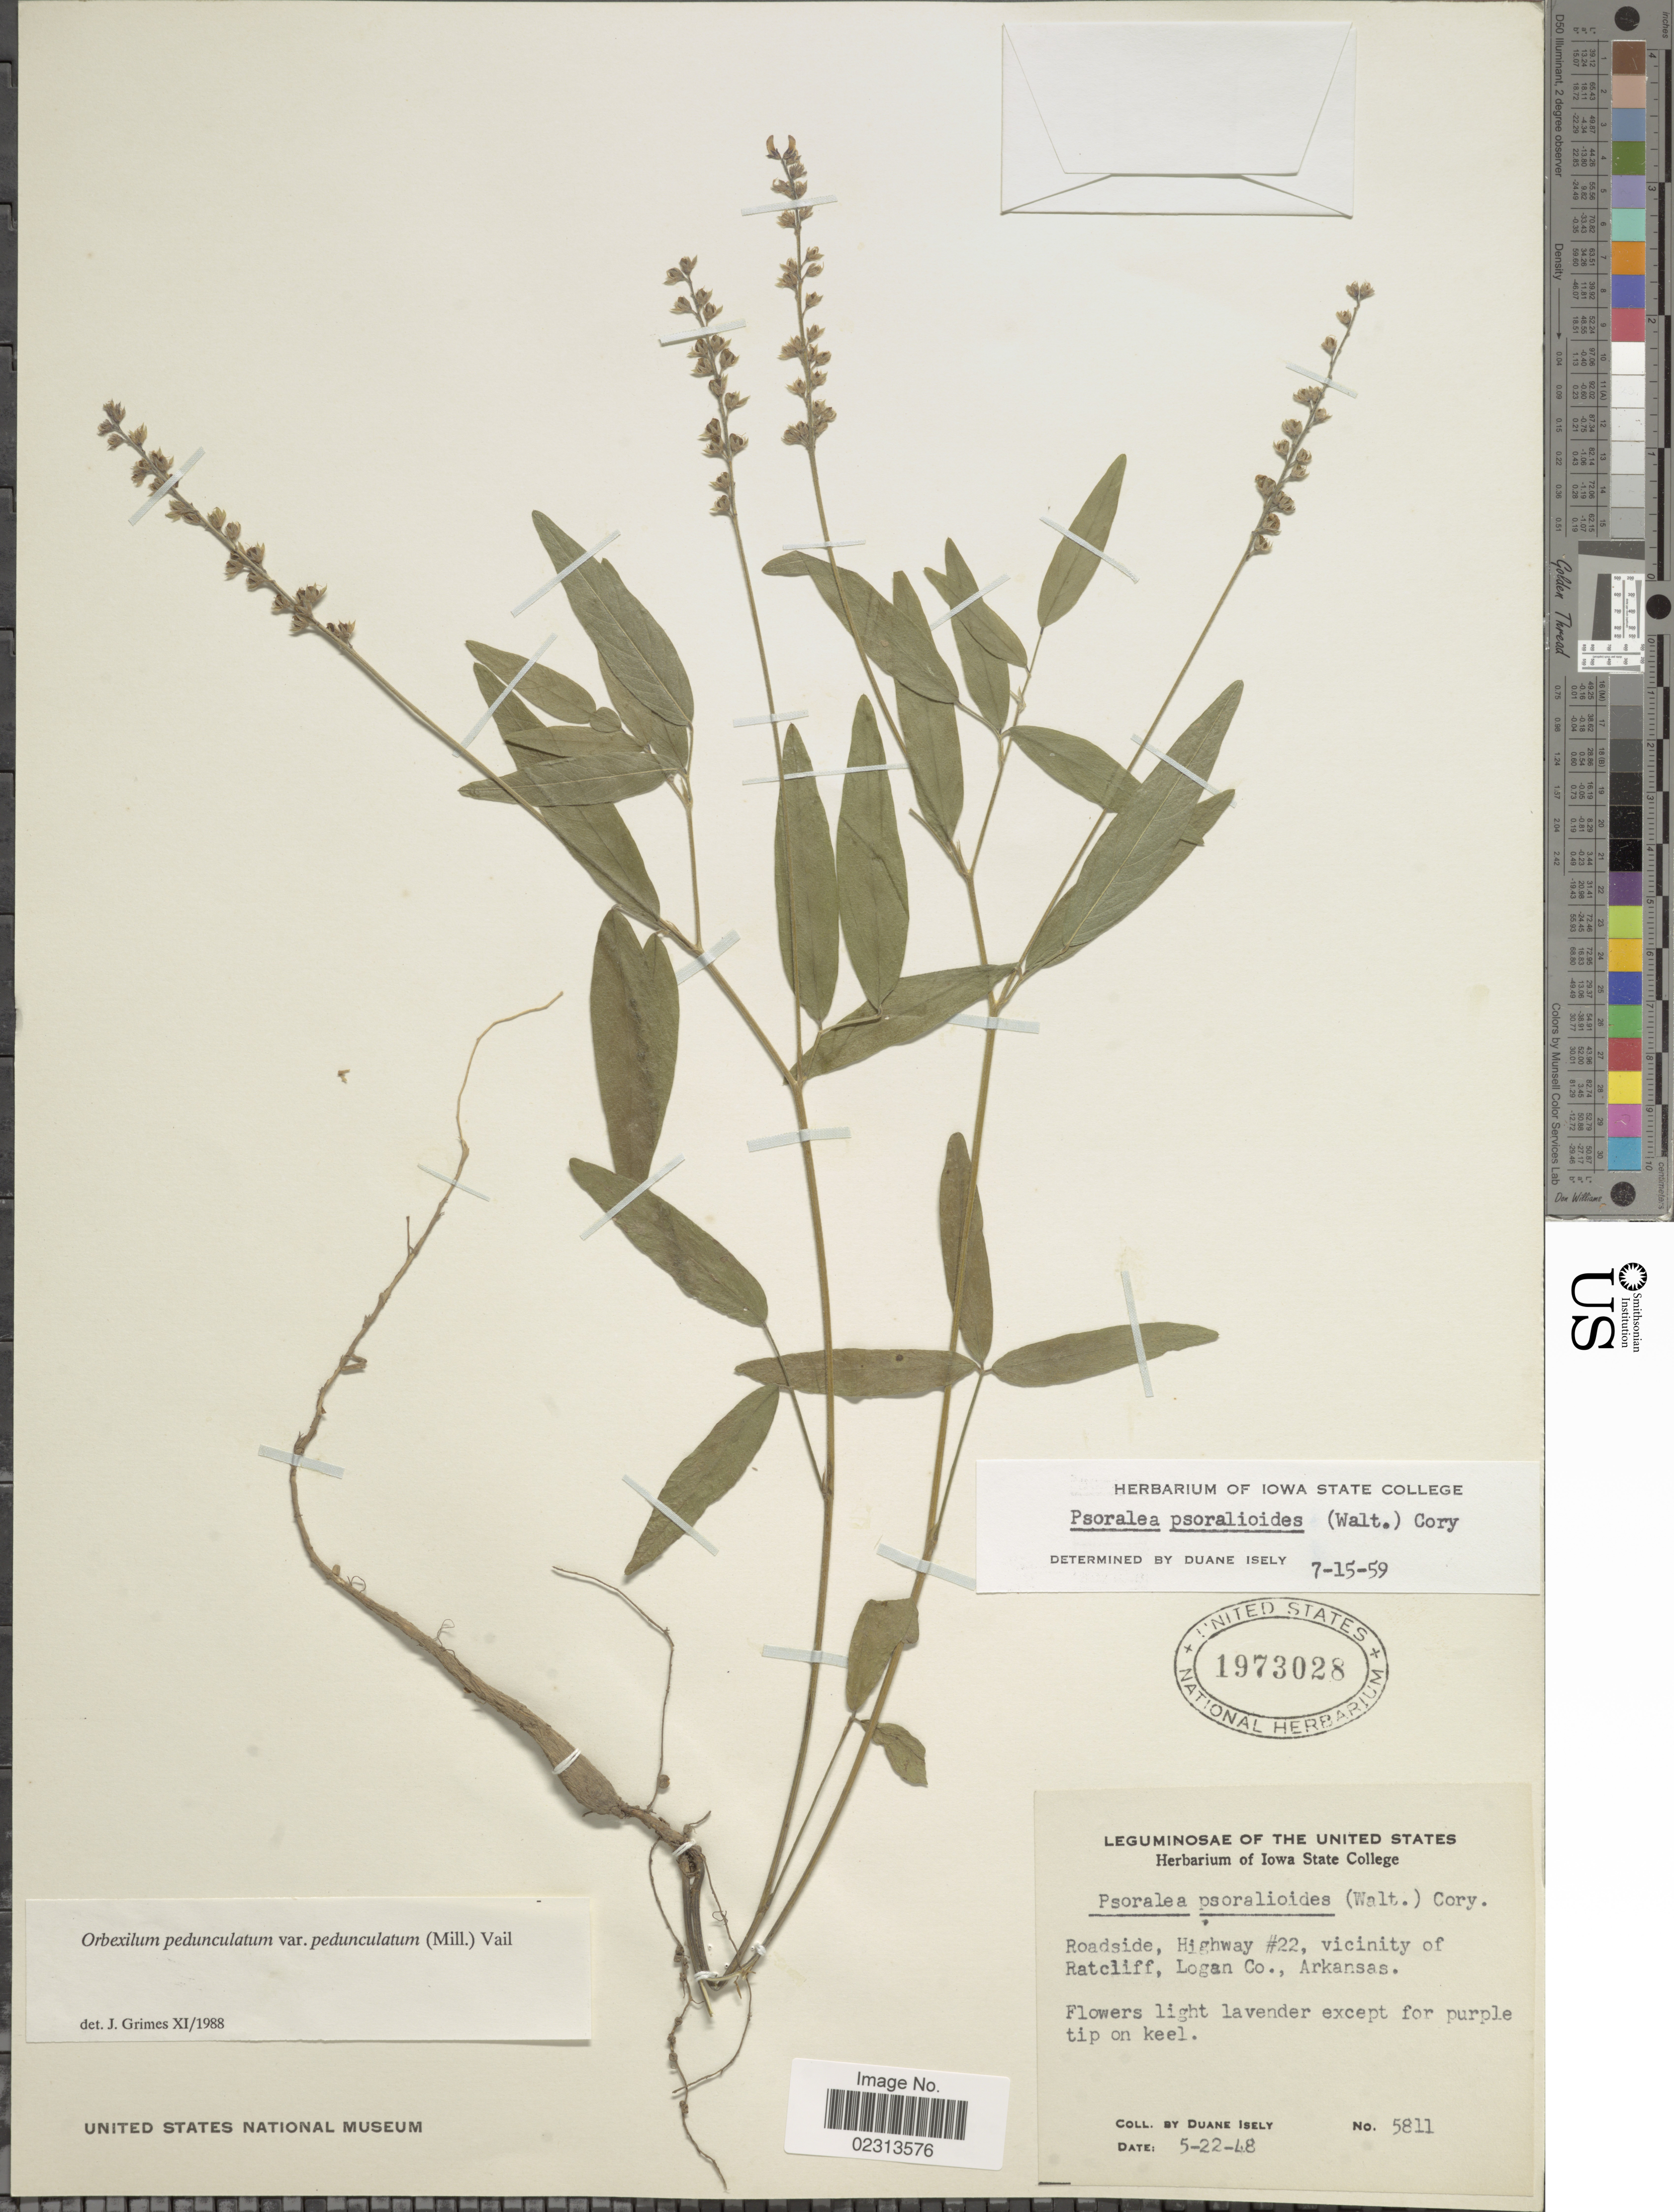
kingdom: Plantae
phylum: Tracheophyta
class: Magnoliopsida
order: Fabales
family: Fabaceae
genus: Orbexilum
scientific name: Orbexilum pedunculatum var. pedunculatum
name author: (Miller) Rydberg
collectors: D. Isely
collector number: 5811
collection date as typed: Transcribed d/m/y: 22/5/48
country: United States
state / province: Arkansas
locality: Roadside, Highway #22, vicinity of Ratcliff, Logan Co.,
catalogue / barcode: US 1973028